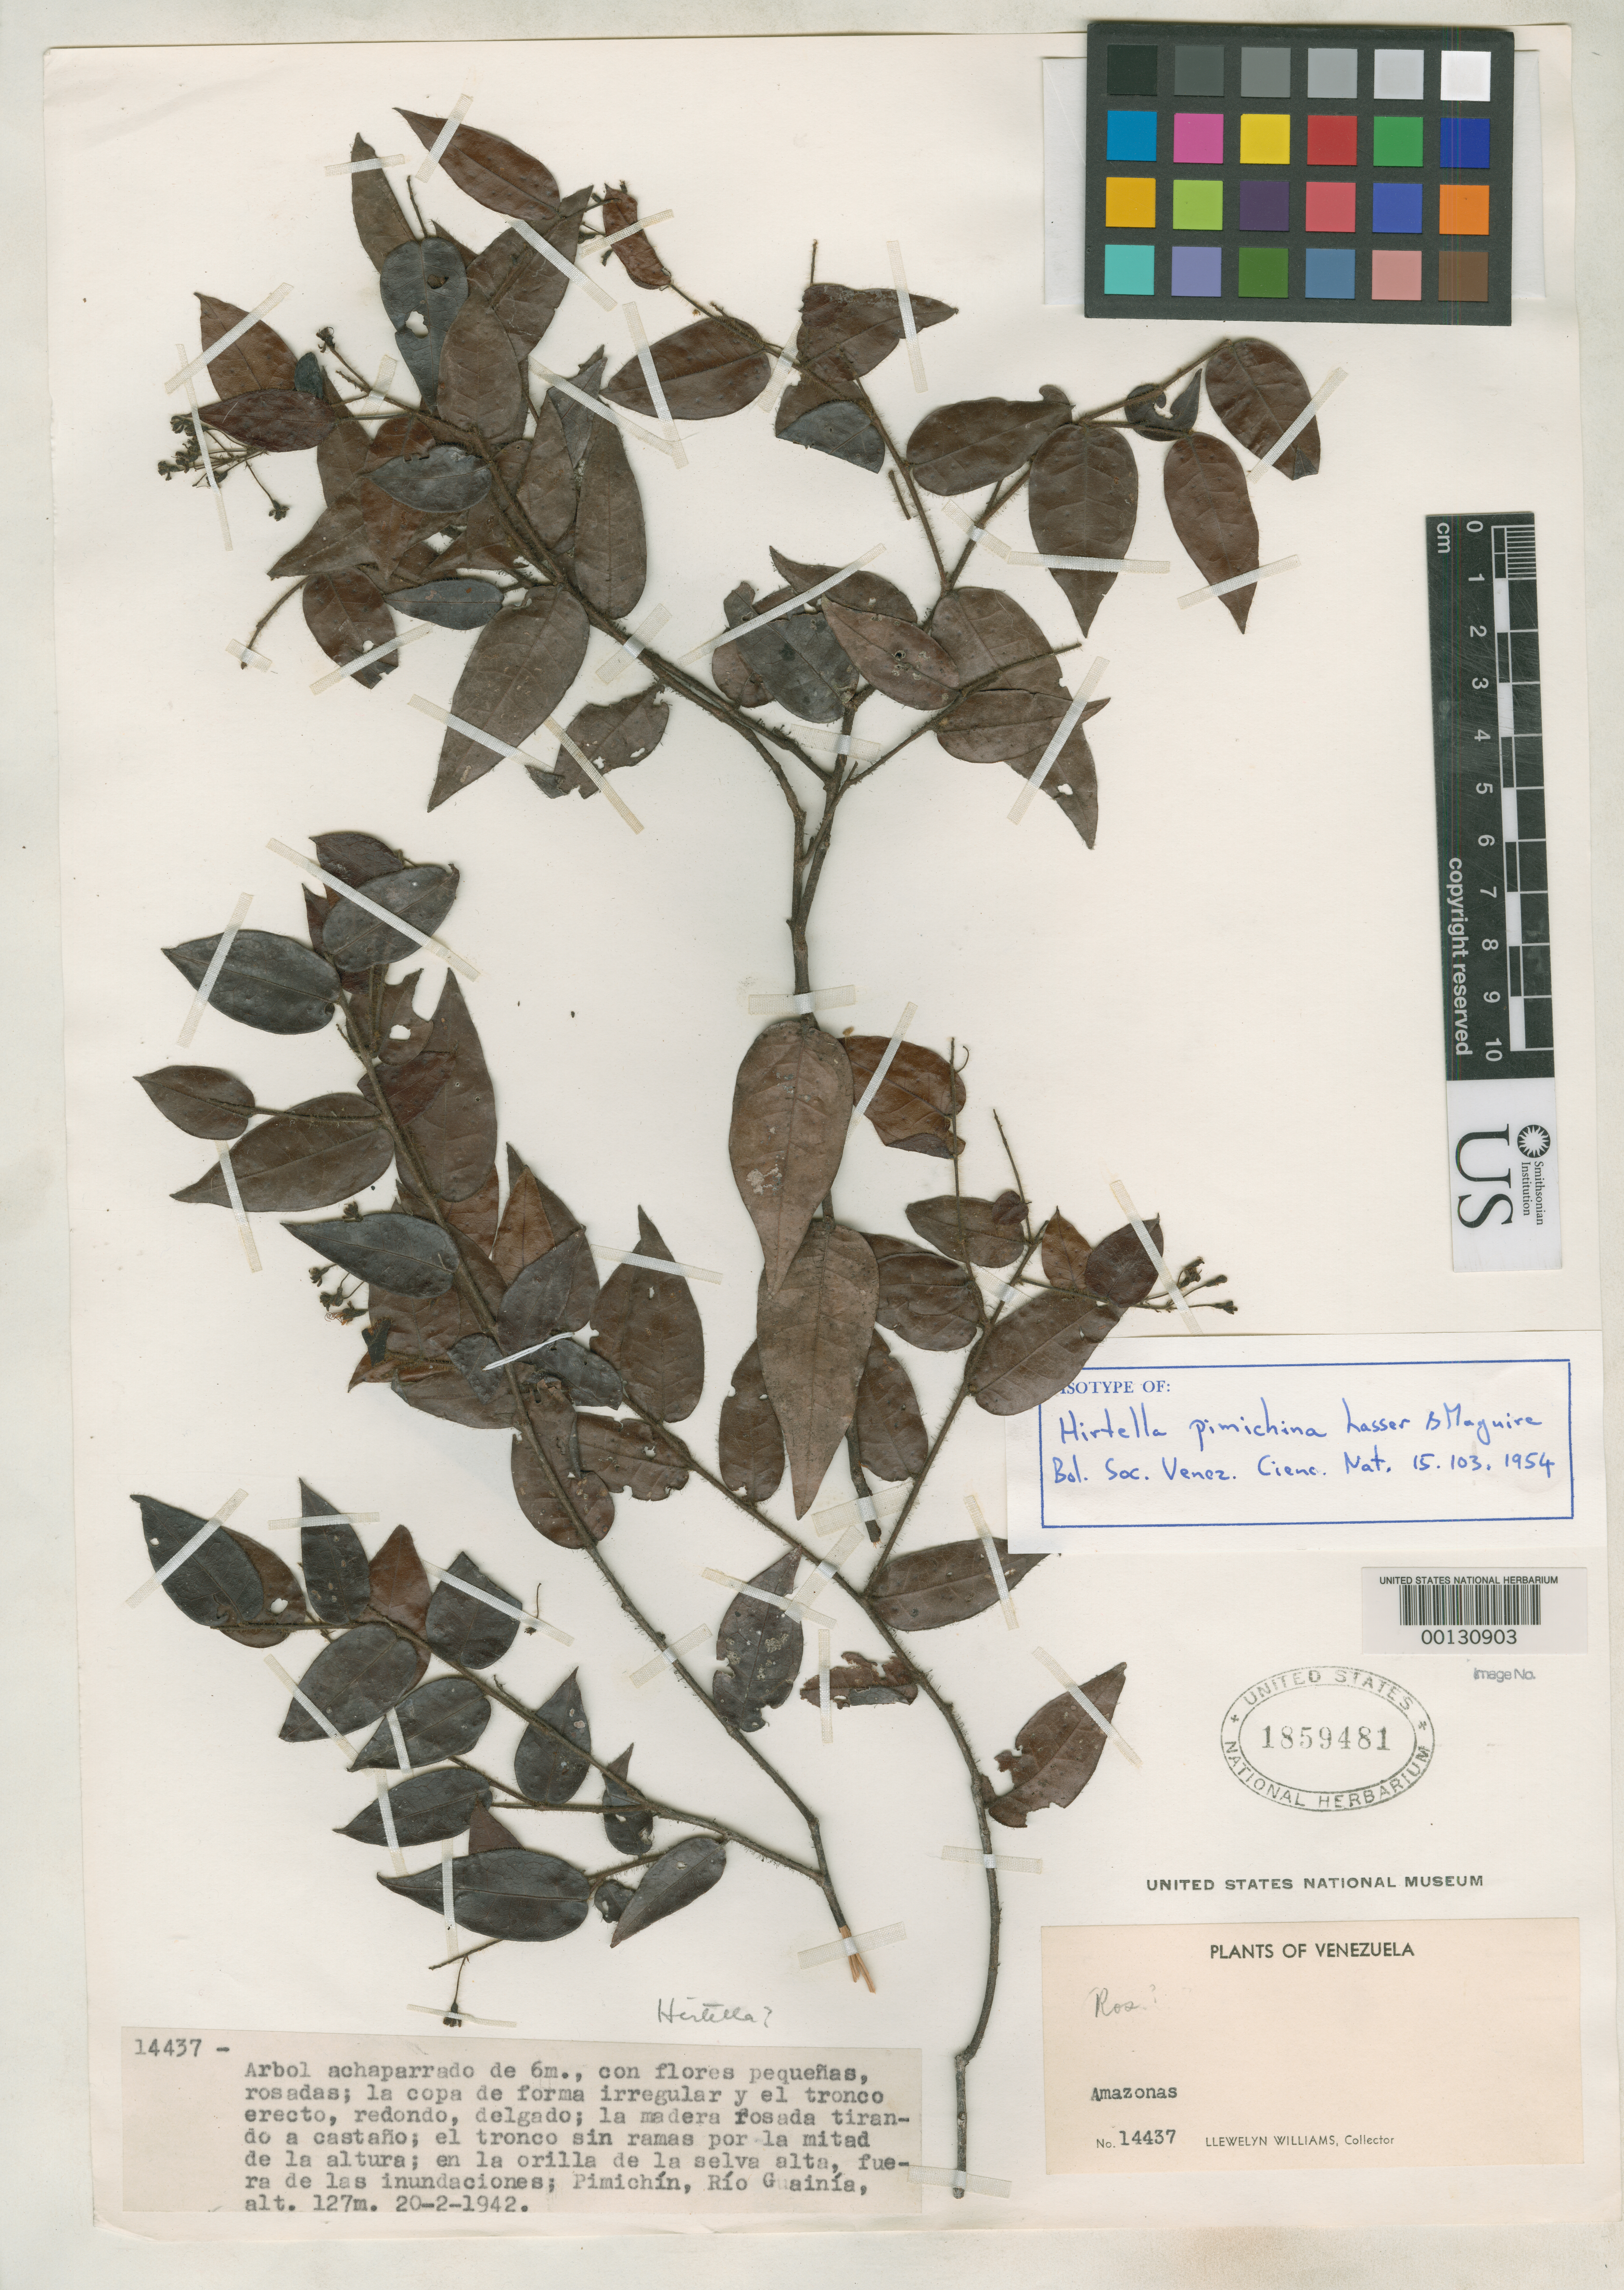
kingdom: Plantae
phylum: Tracheophyta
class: Magnoliopsida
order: Malpighiales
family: Chrysobalanaceae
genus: Hirtella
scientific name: Hirtella pimichina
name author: Lasser & Maguire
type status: Isotype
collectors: Ll. Williams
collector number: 14437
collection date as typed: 20 Feb 1942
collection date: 1942-02-20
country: Venezuela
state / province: Mérida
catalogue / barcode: US 1859481